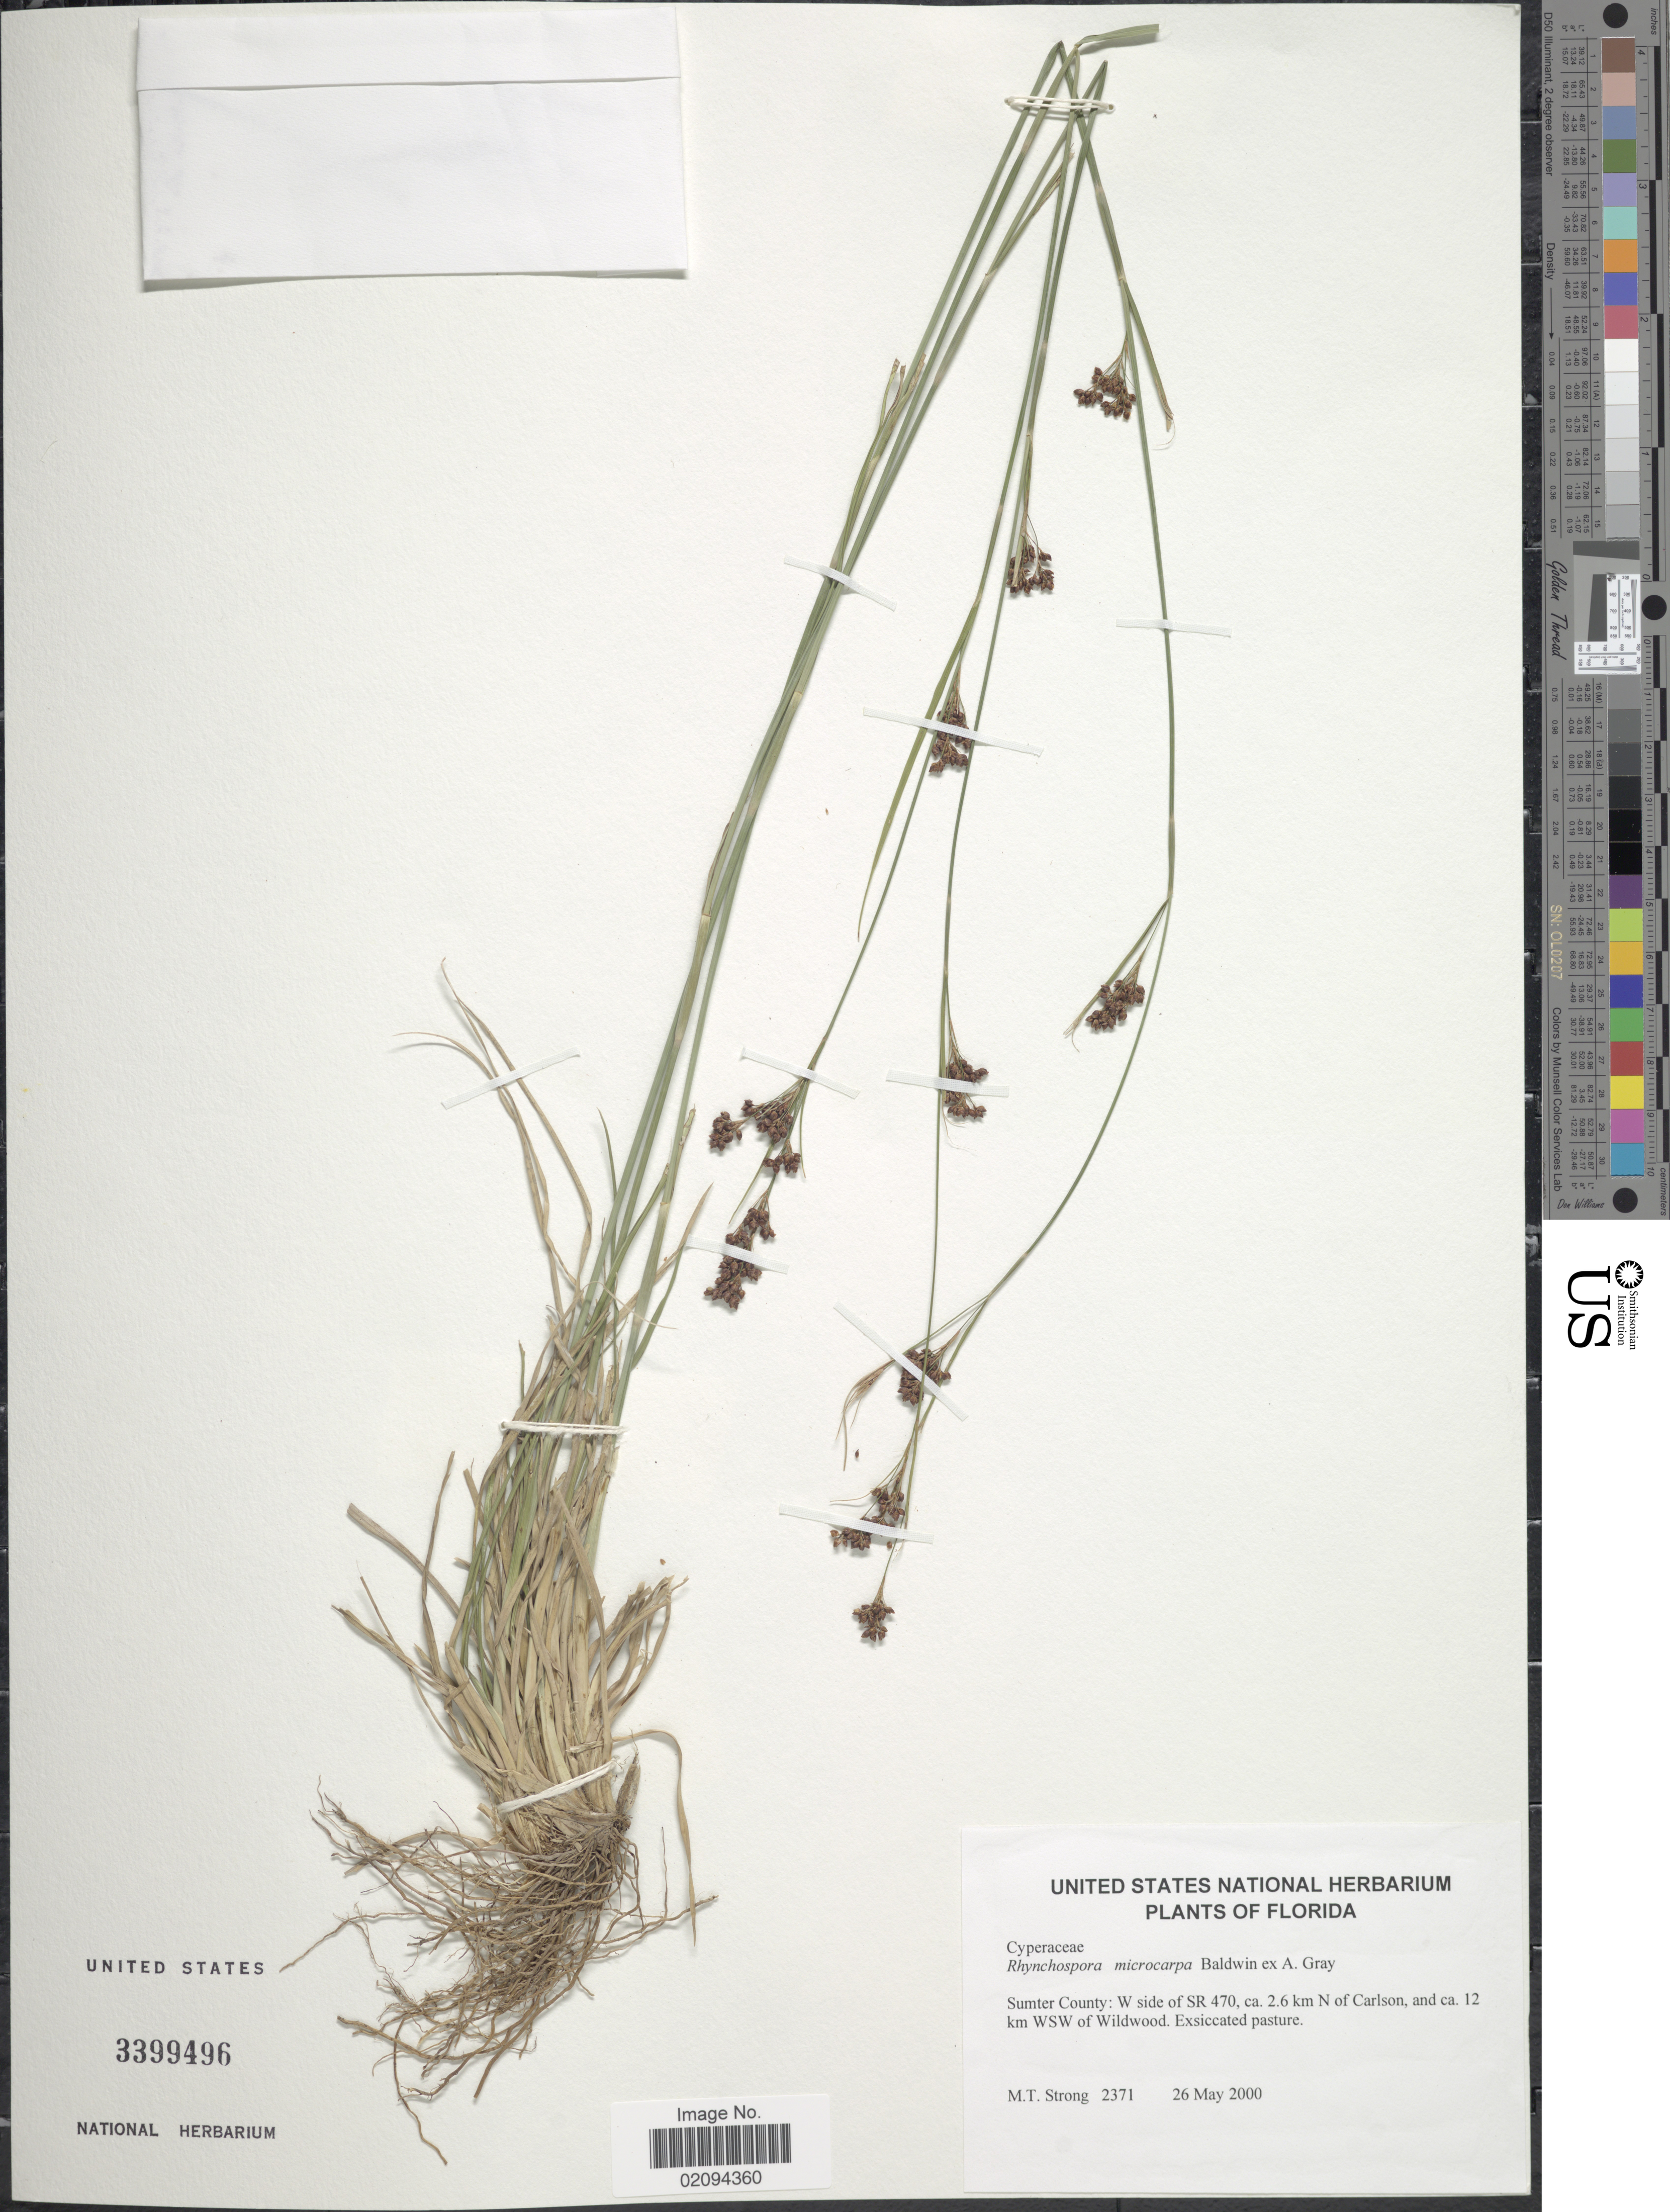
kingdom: Plantae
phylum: Tracheophyta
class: Liliopsida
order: Poales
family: Cyperaceae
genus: Rhynchospora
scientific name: Rhynchospora microcarpa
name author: Baldwin ex A. Gray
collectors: M. T. Strong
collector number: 2371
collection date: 2000-05-26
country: United States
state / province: Florida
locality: Sumter County: W side of SR 470, ca. 2.6 km N of Carlson, and ca. 12 km WSW of Wildwood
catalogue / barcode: US 3399496